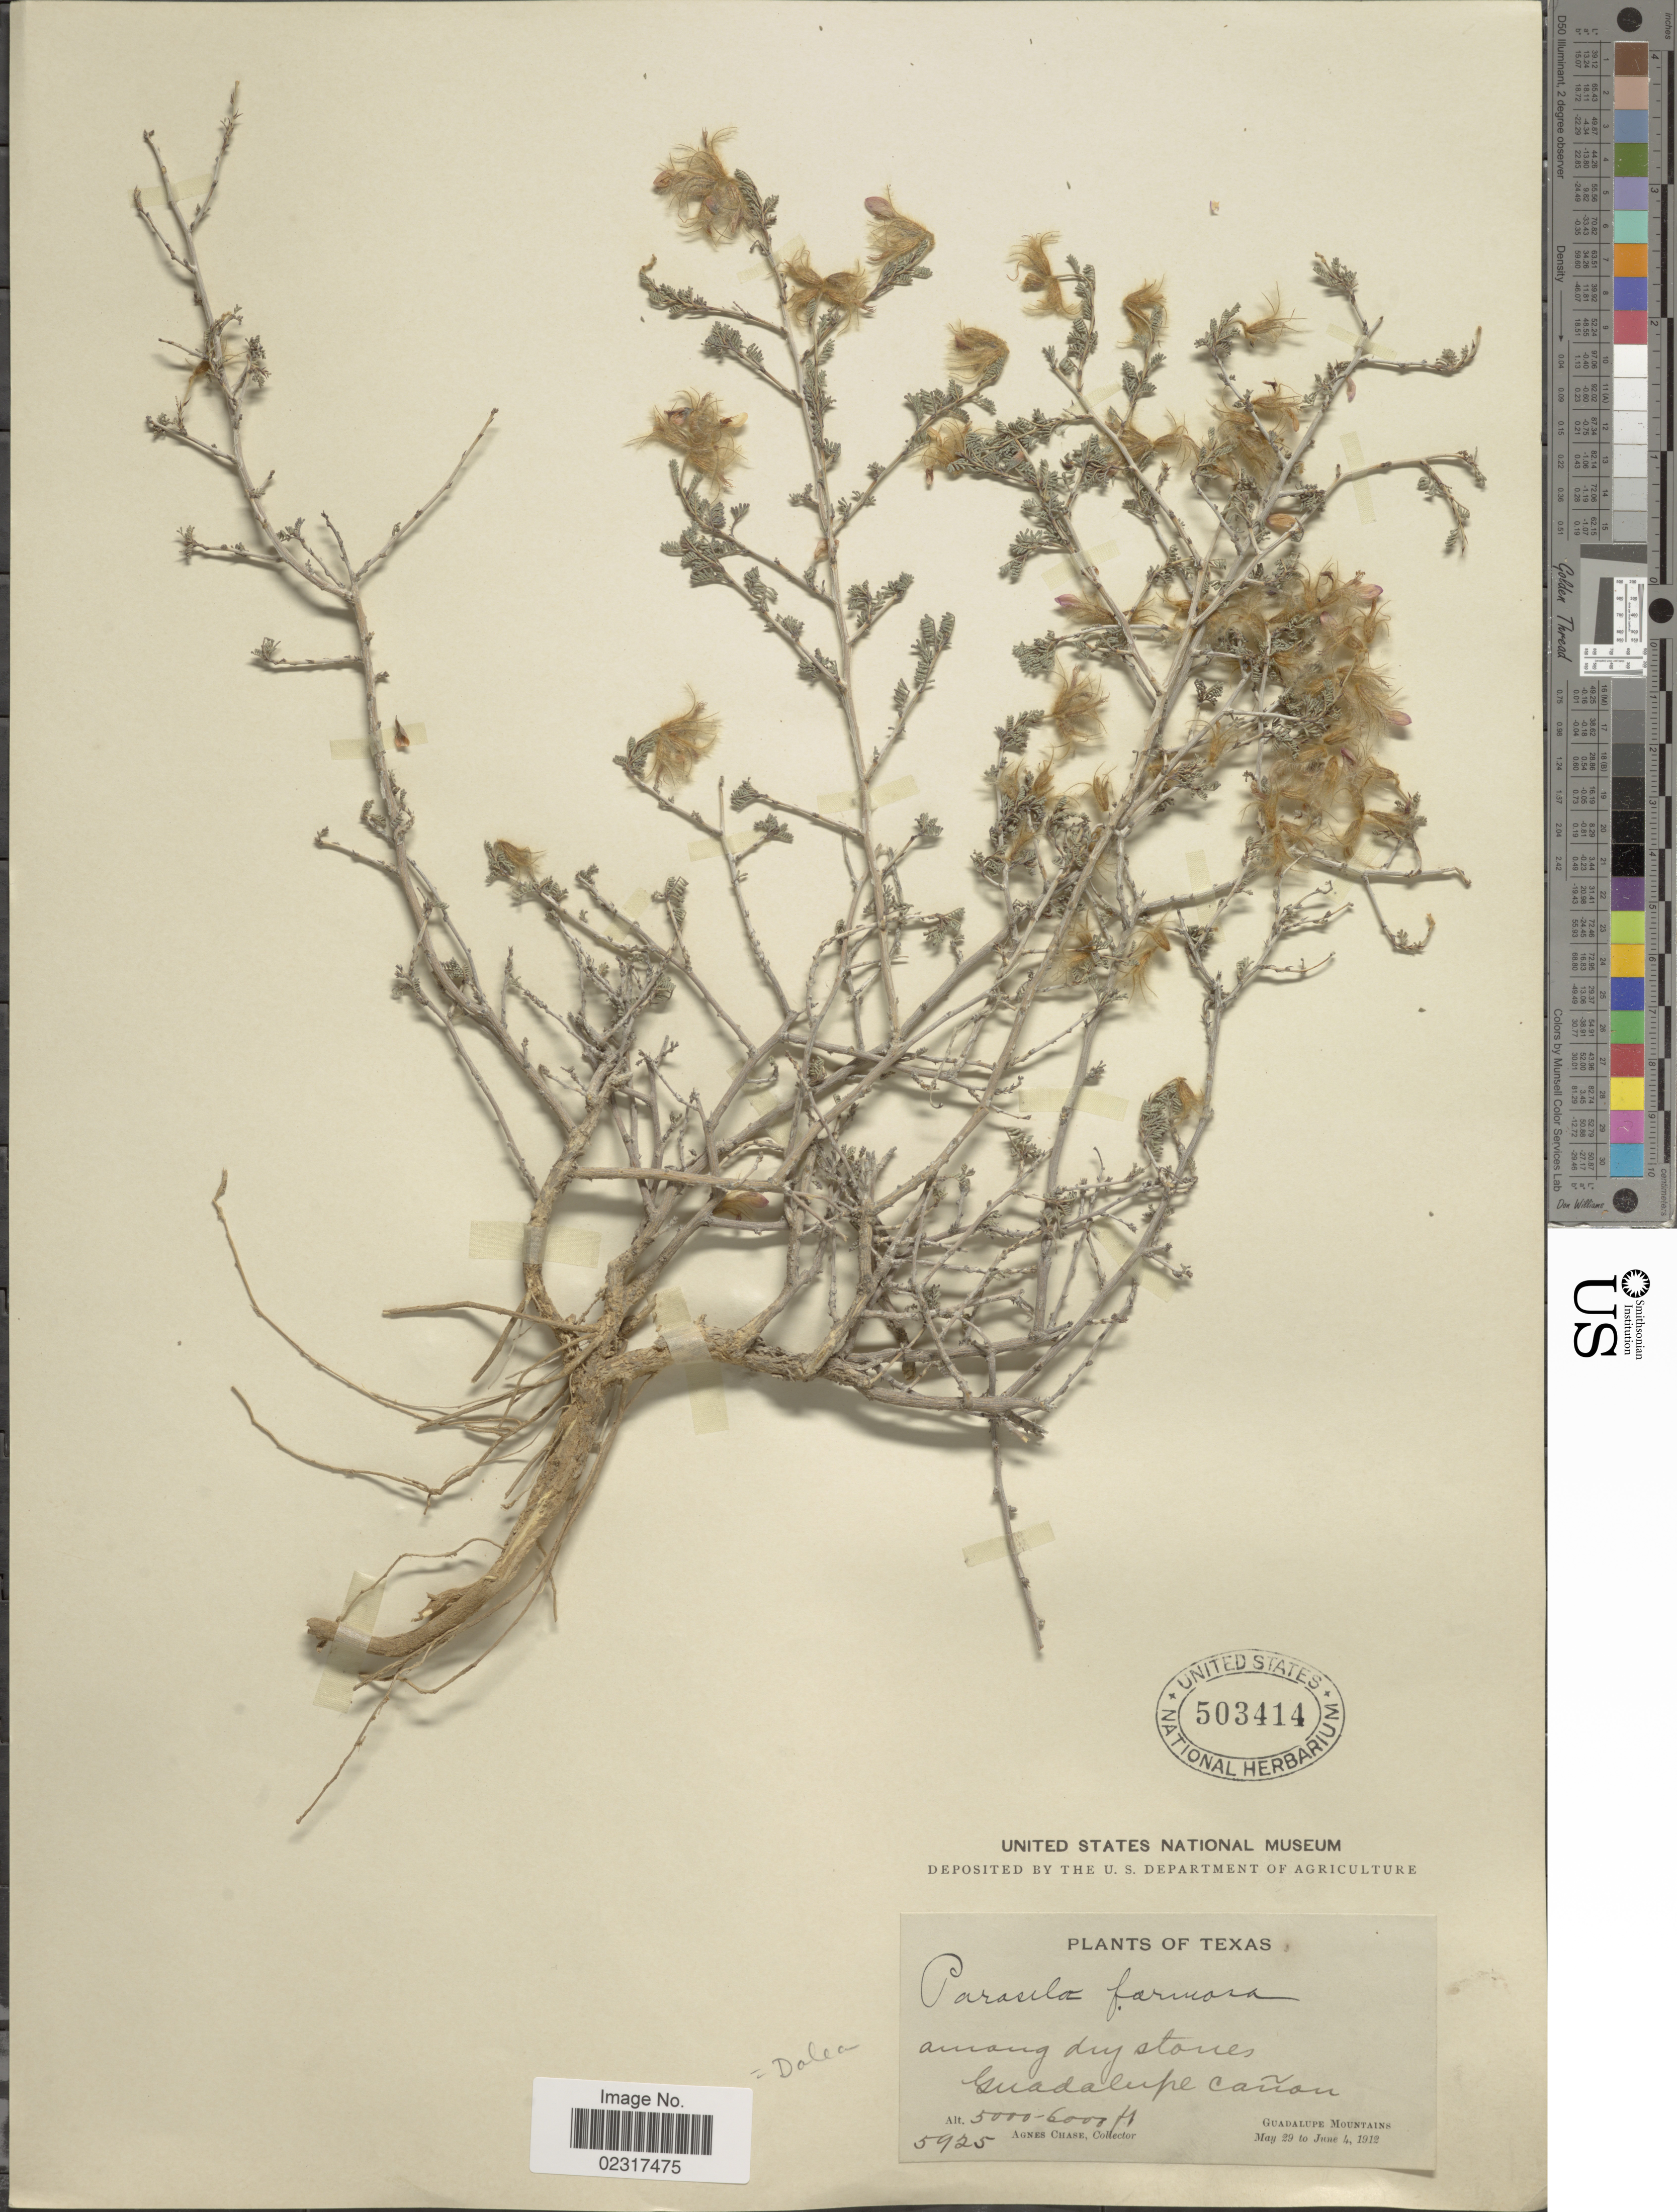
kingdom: Plantae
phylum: Tracheophyta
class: Magnoliopsida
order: Fabales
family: Fabaceae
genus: Dalea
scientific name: Dalea formosa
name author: Torr.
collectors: A. Chase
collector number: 5925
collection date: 1912-05-29/1912-06-04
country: United States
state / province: Texas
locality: Among dry stones, Guadalupe cañon, Guadalupe Mountains.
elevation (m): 1524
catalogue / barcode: US 503414